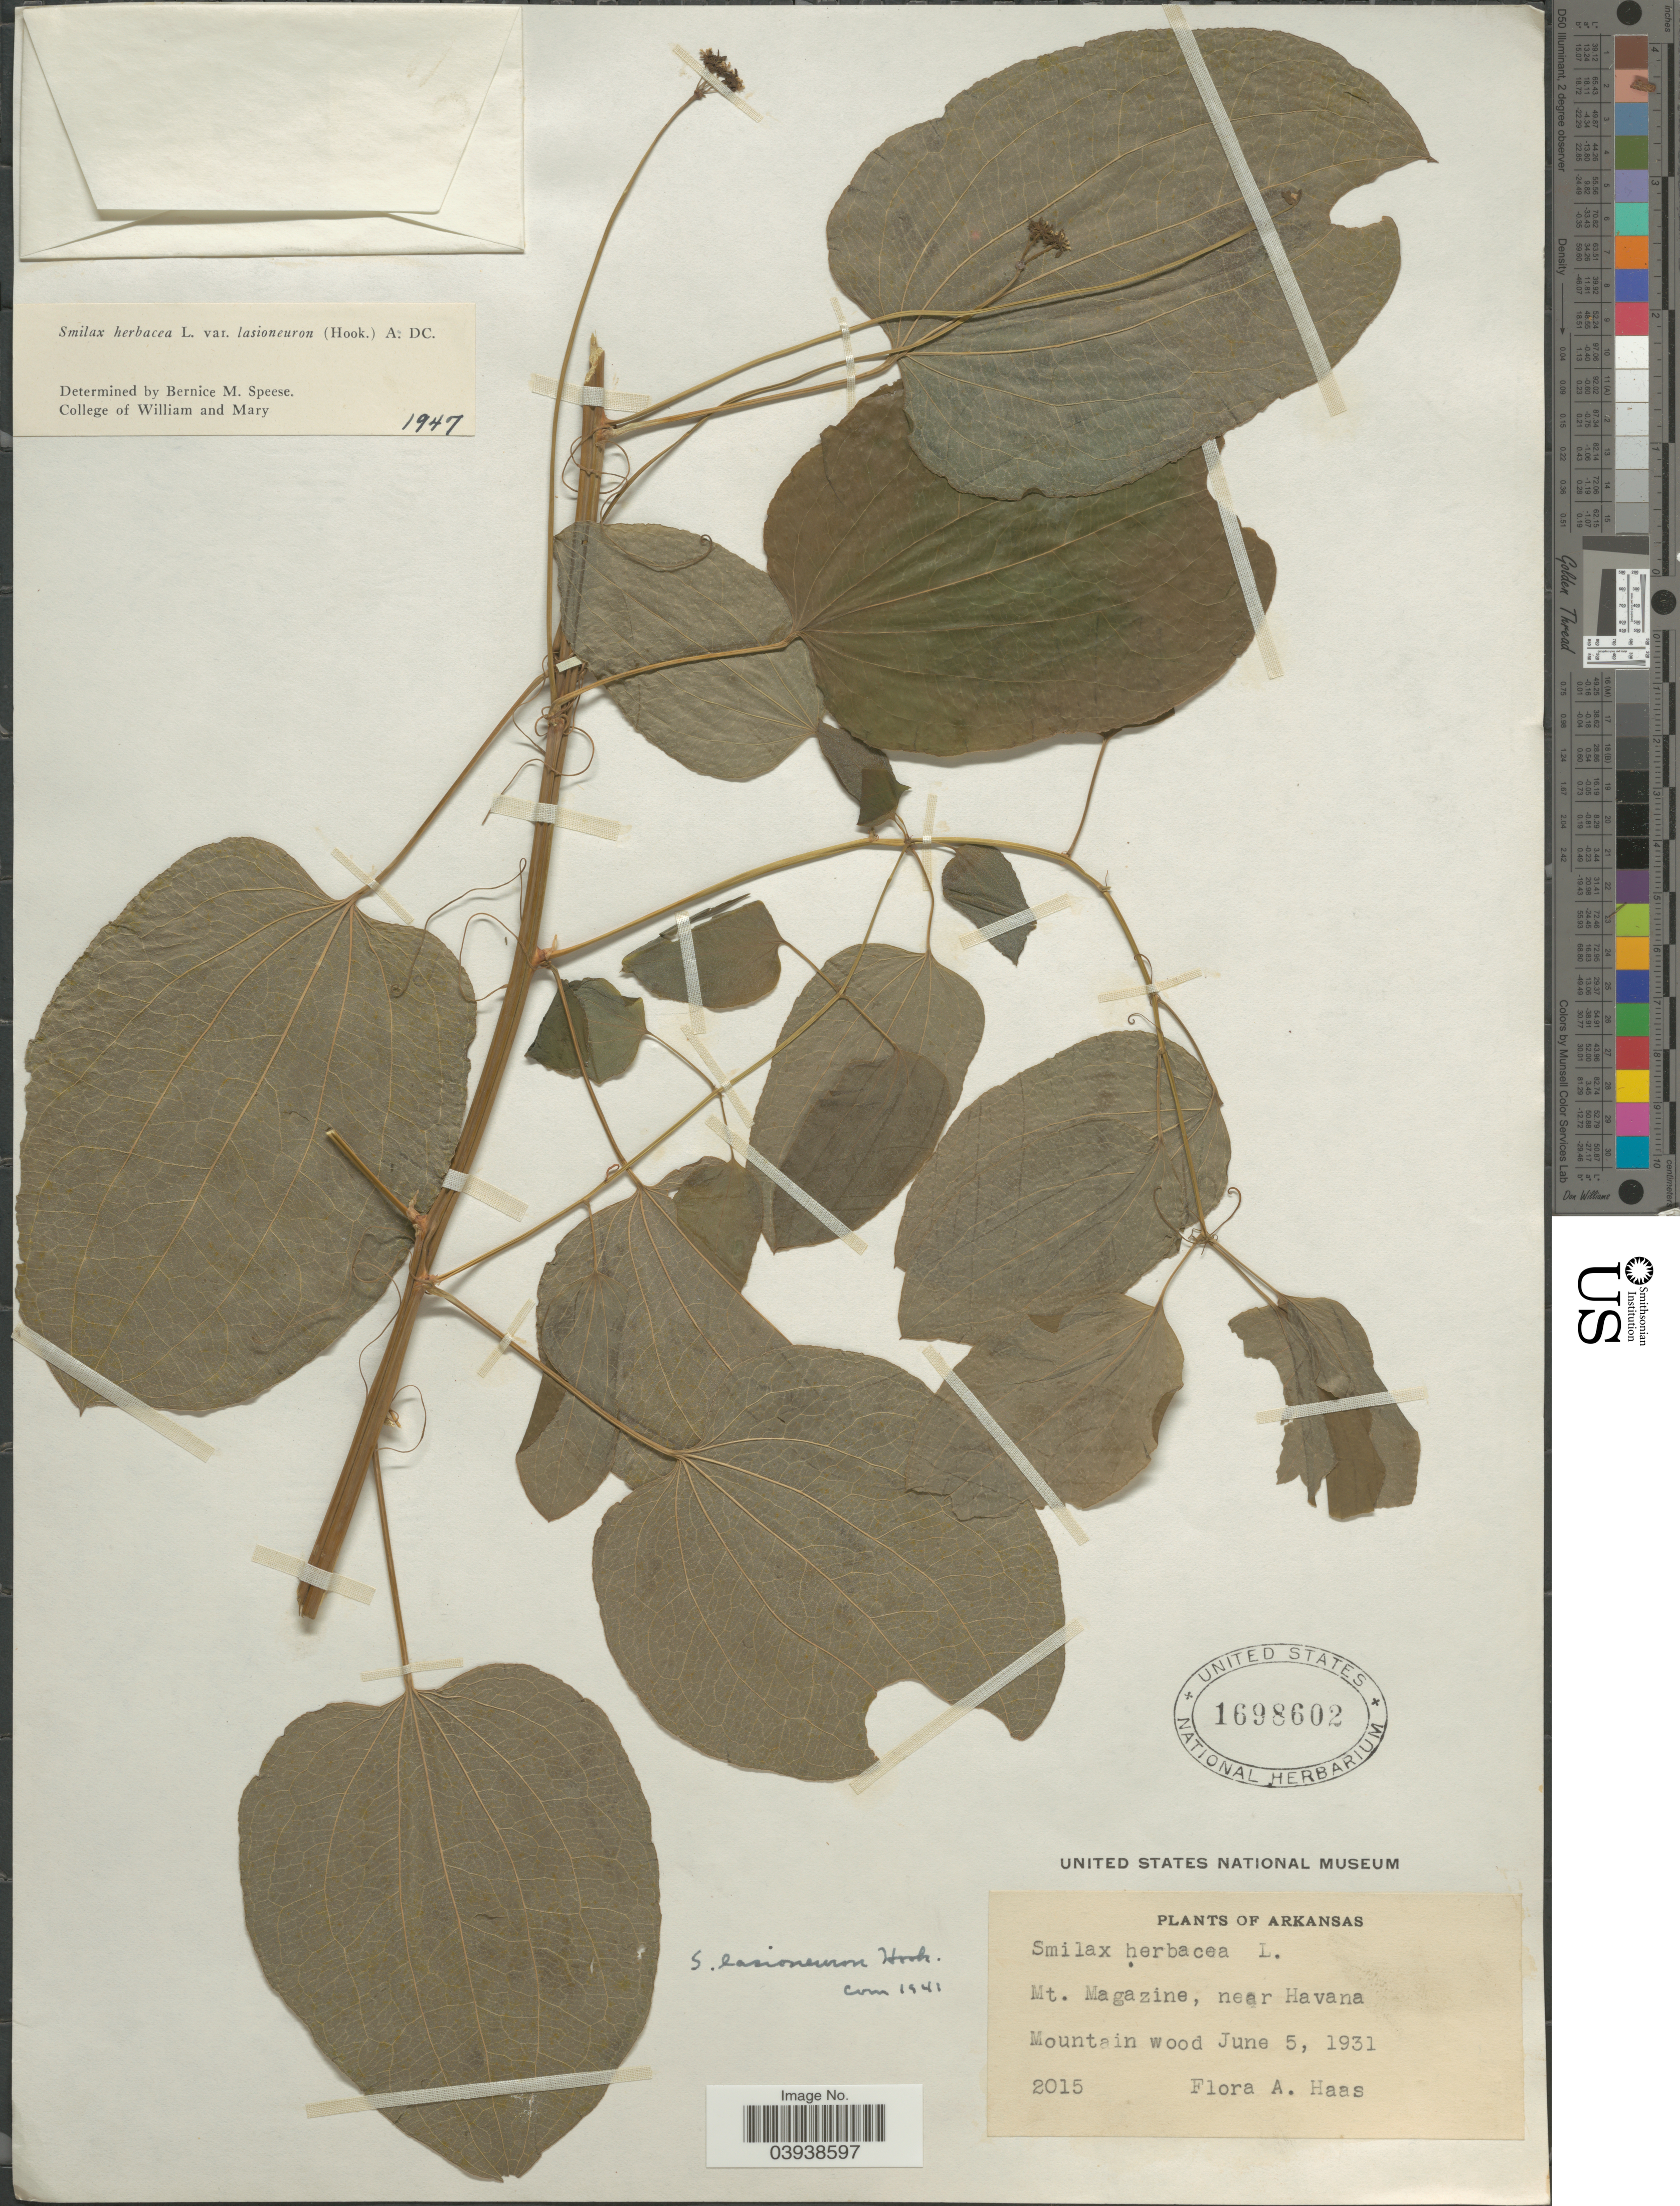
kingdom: Plantae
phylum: Tracheophyta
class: Liliopsida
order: Liliales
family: Smilacaceae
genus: Smilax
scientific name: Smilax herbacea var. lasioneuron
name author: (Hook.) A. DC.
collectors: F. A. Haas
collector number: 2015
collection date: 1931-06-05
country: United States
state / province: Arkansas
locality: Mt. Magazine, near Havana Mountain wood.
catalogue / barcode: US 1698602